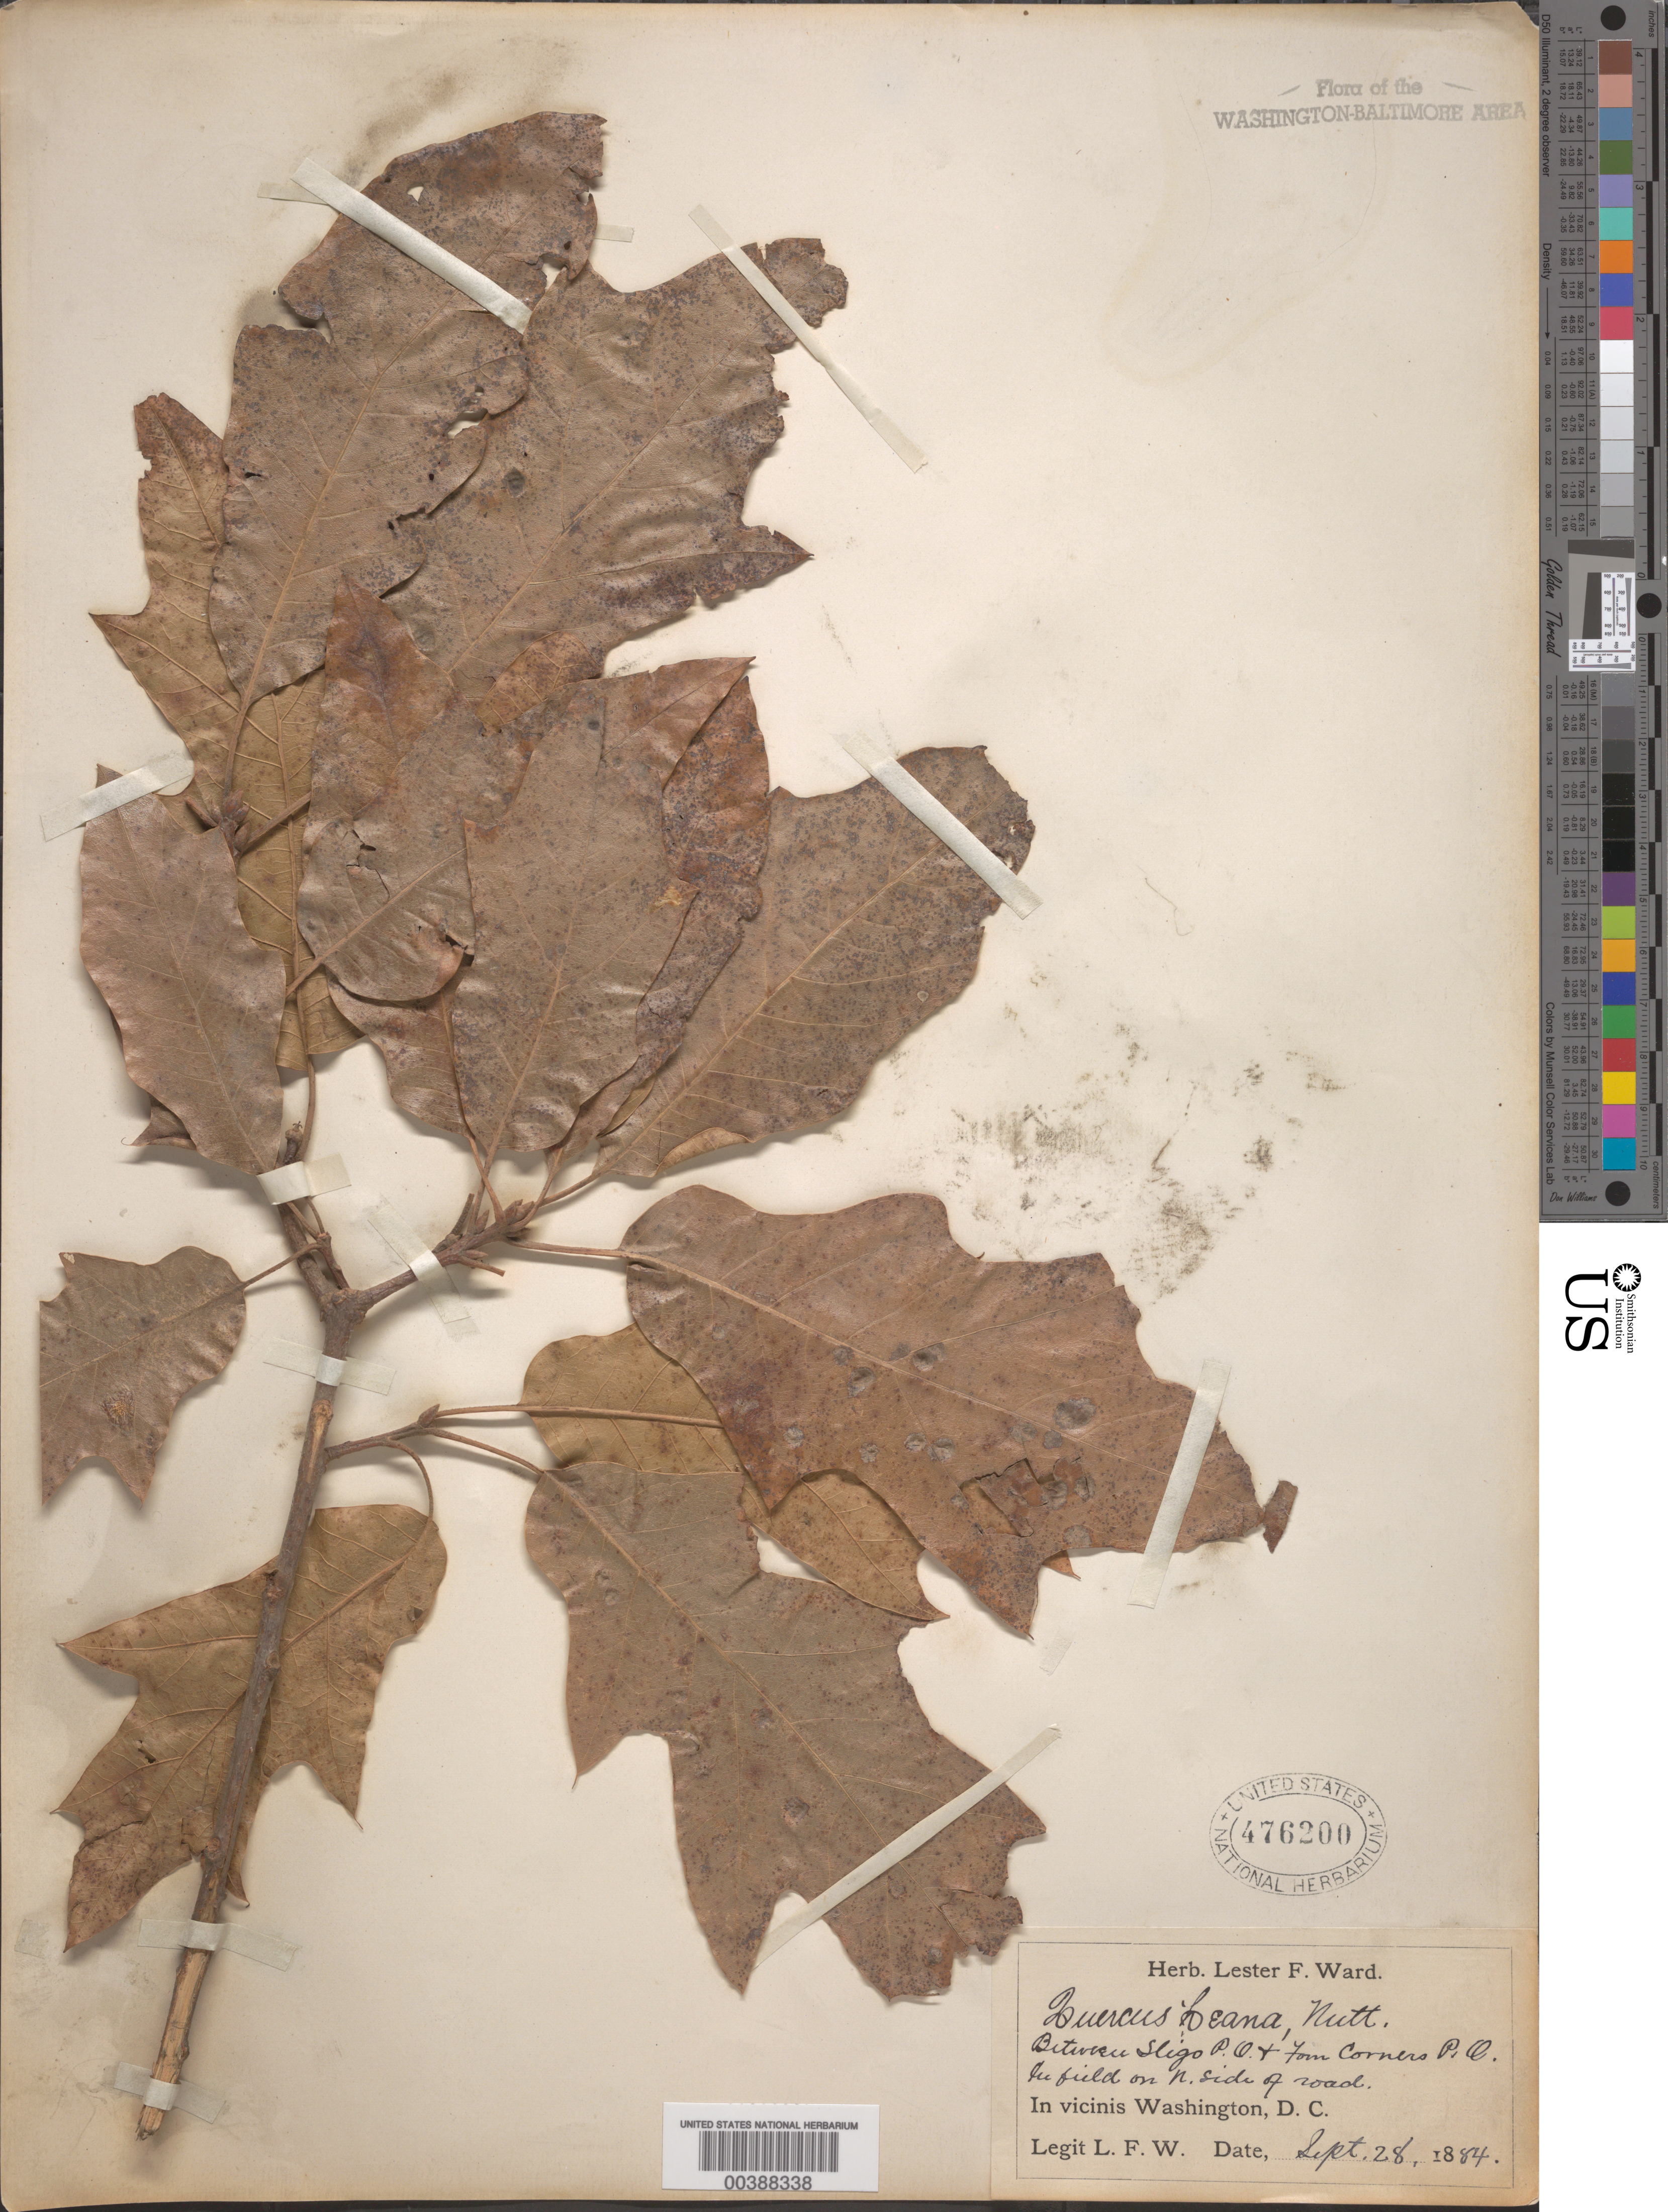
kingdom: Plantae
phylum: Tracheophyta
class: Magnoliopsida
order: Fagales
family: Fagaceae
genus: Quercus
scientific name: Quercus x leana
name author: Nutt.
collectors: L. F. Ward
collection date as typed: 28 Sep 1884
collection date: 1884-09-28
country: United States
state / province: Maryland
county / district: Prince George's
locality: Between Sligo P.O. and Four Corners P.O.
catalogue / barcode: US 476200